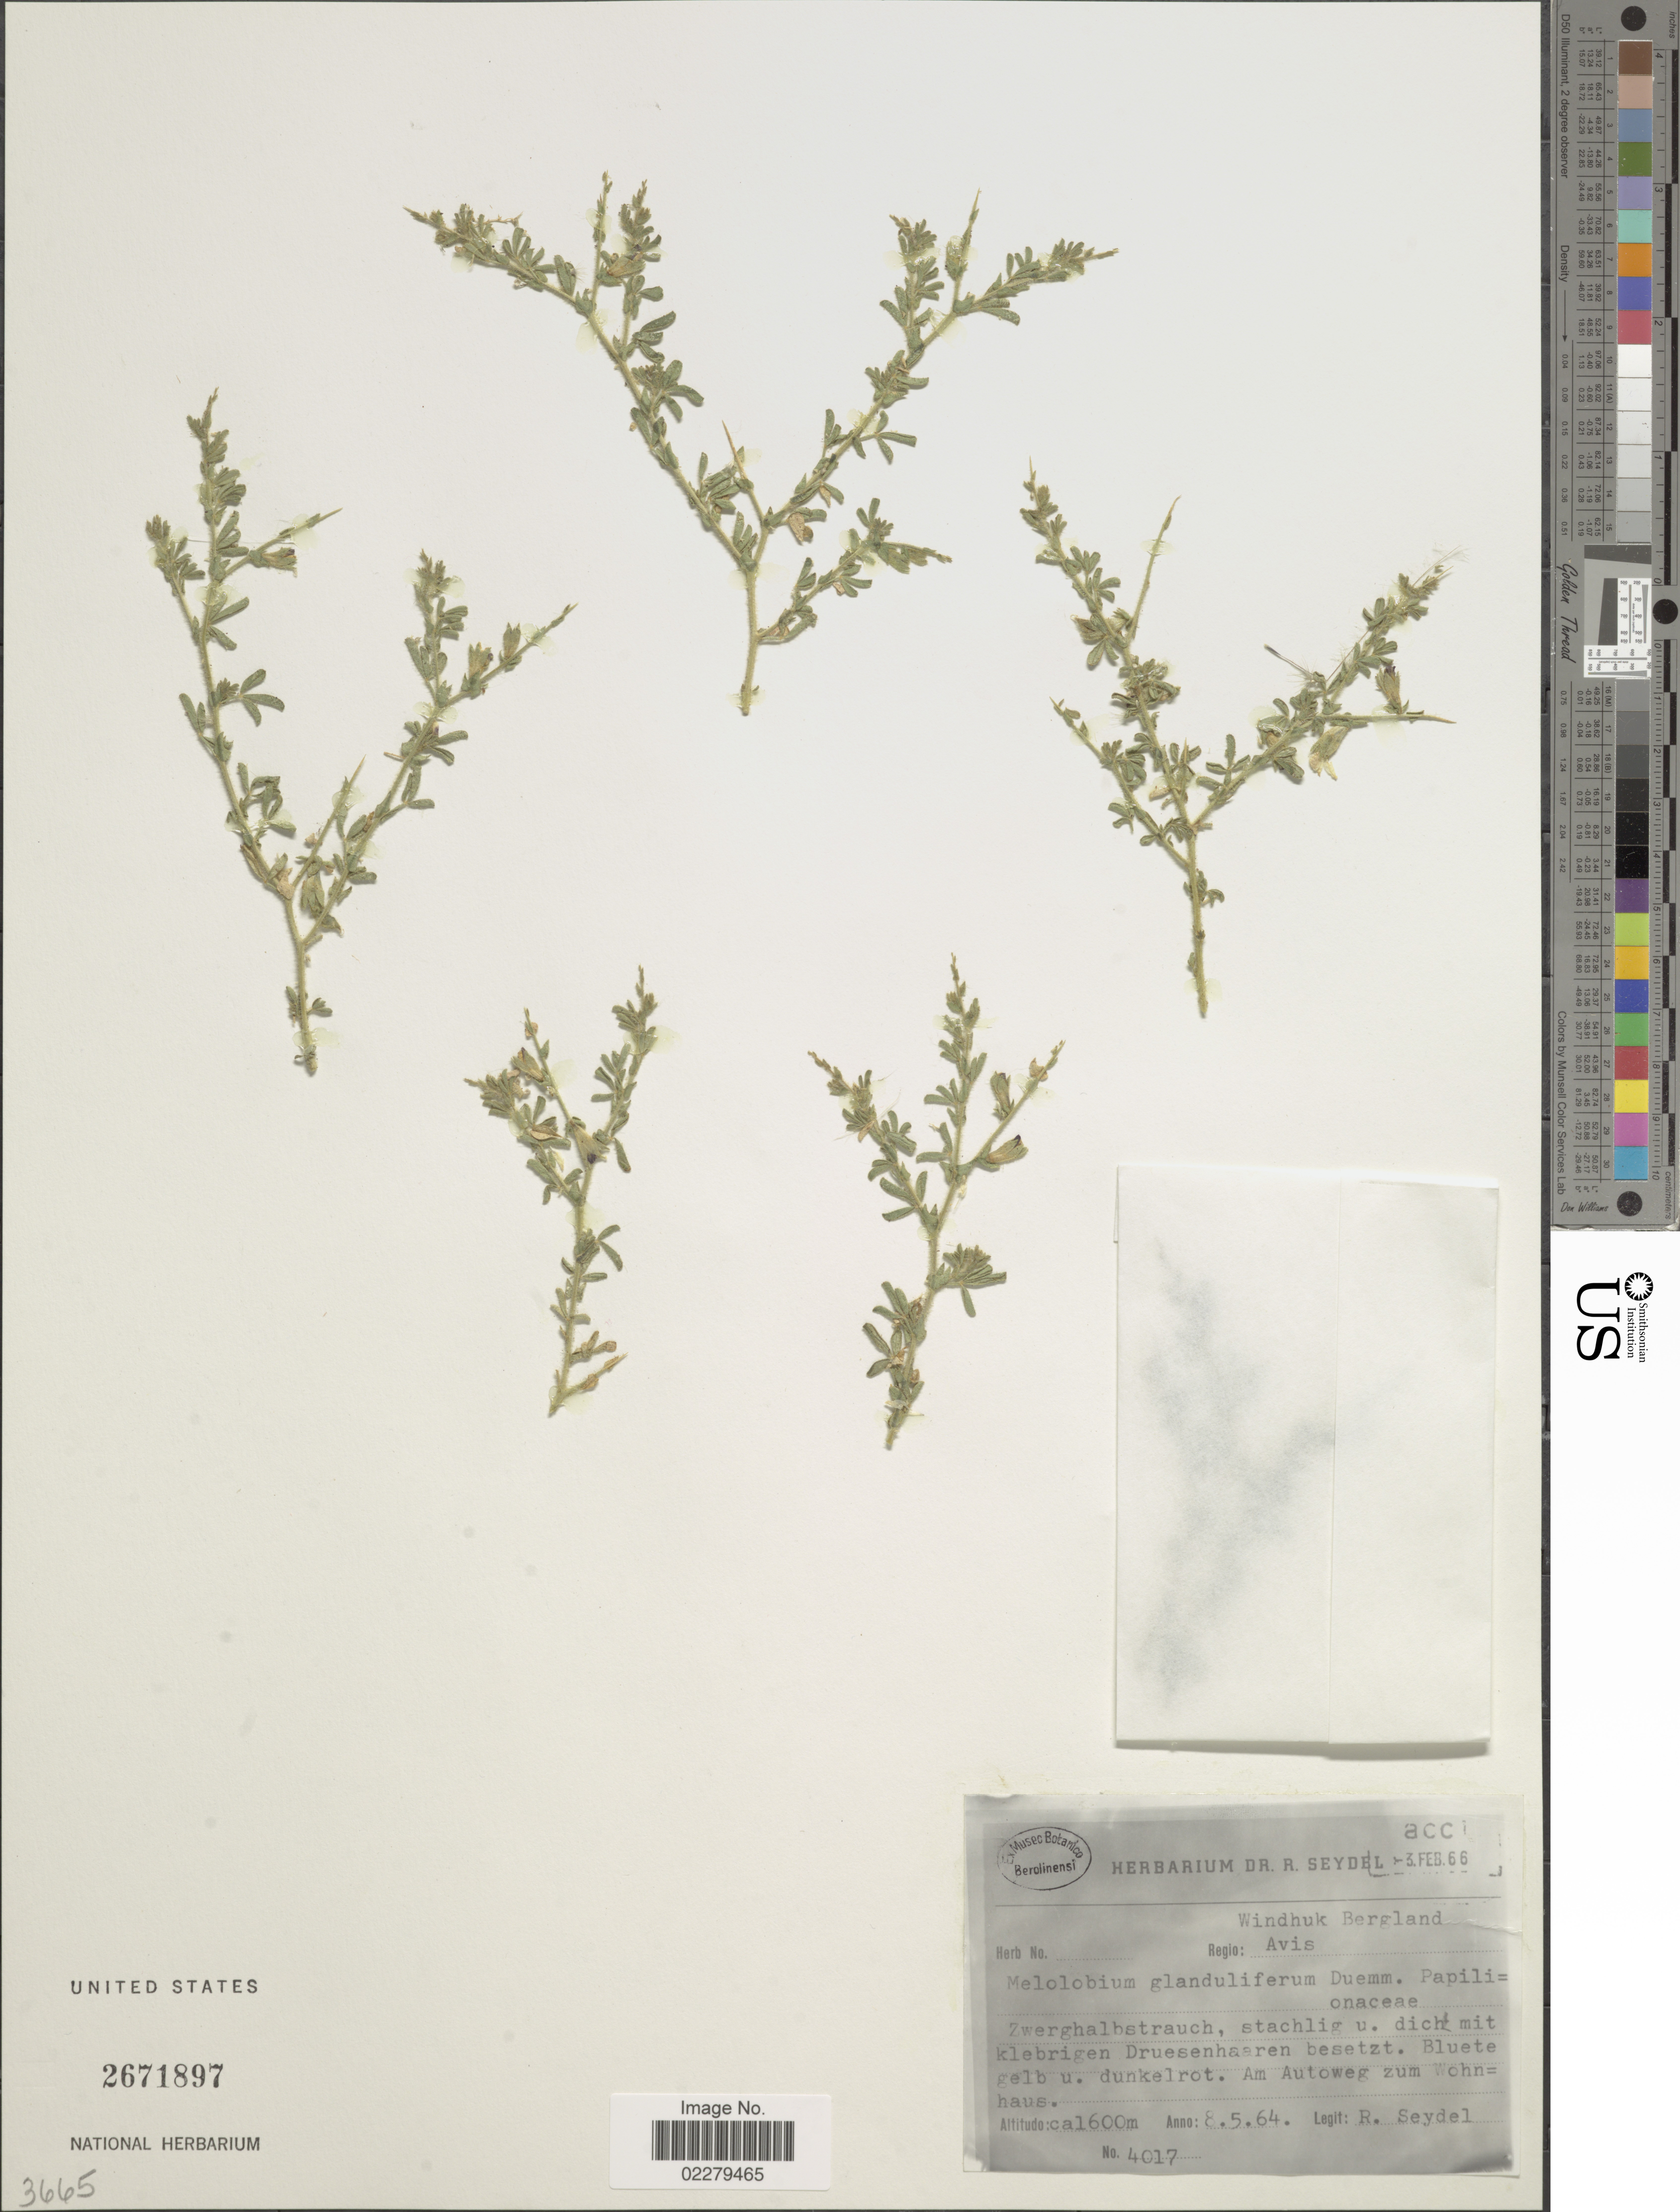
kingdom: Plantae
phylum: Tracheophyta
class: Magnoliopsida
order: Fabales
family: Fabaceae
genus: Melolobium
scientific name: Melolobium glanduliferum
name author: Dümmer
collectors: R. Seydel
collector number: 4017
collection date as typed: Transcribed d/m/y: 8/5/64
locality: Windhuk Bergland. Regio Avis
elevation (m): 1600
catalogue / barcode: US 2671897